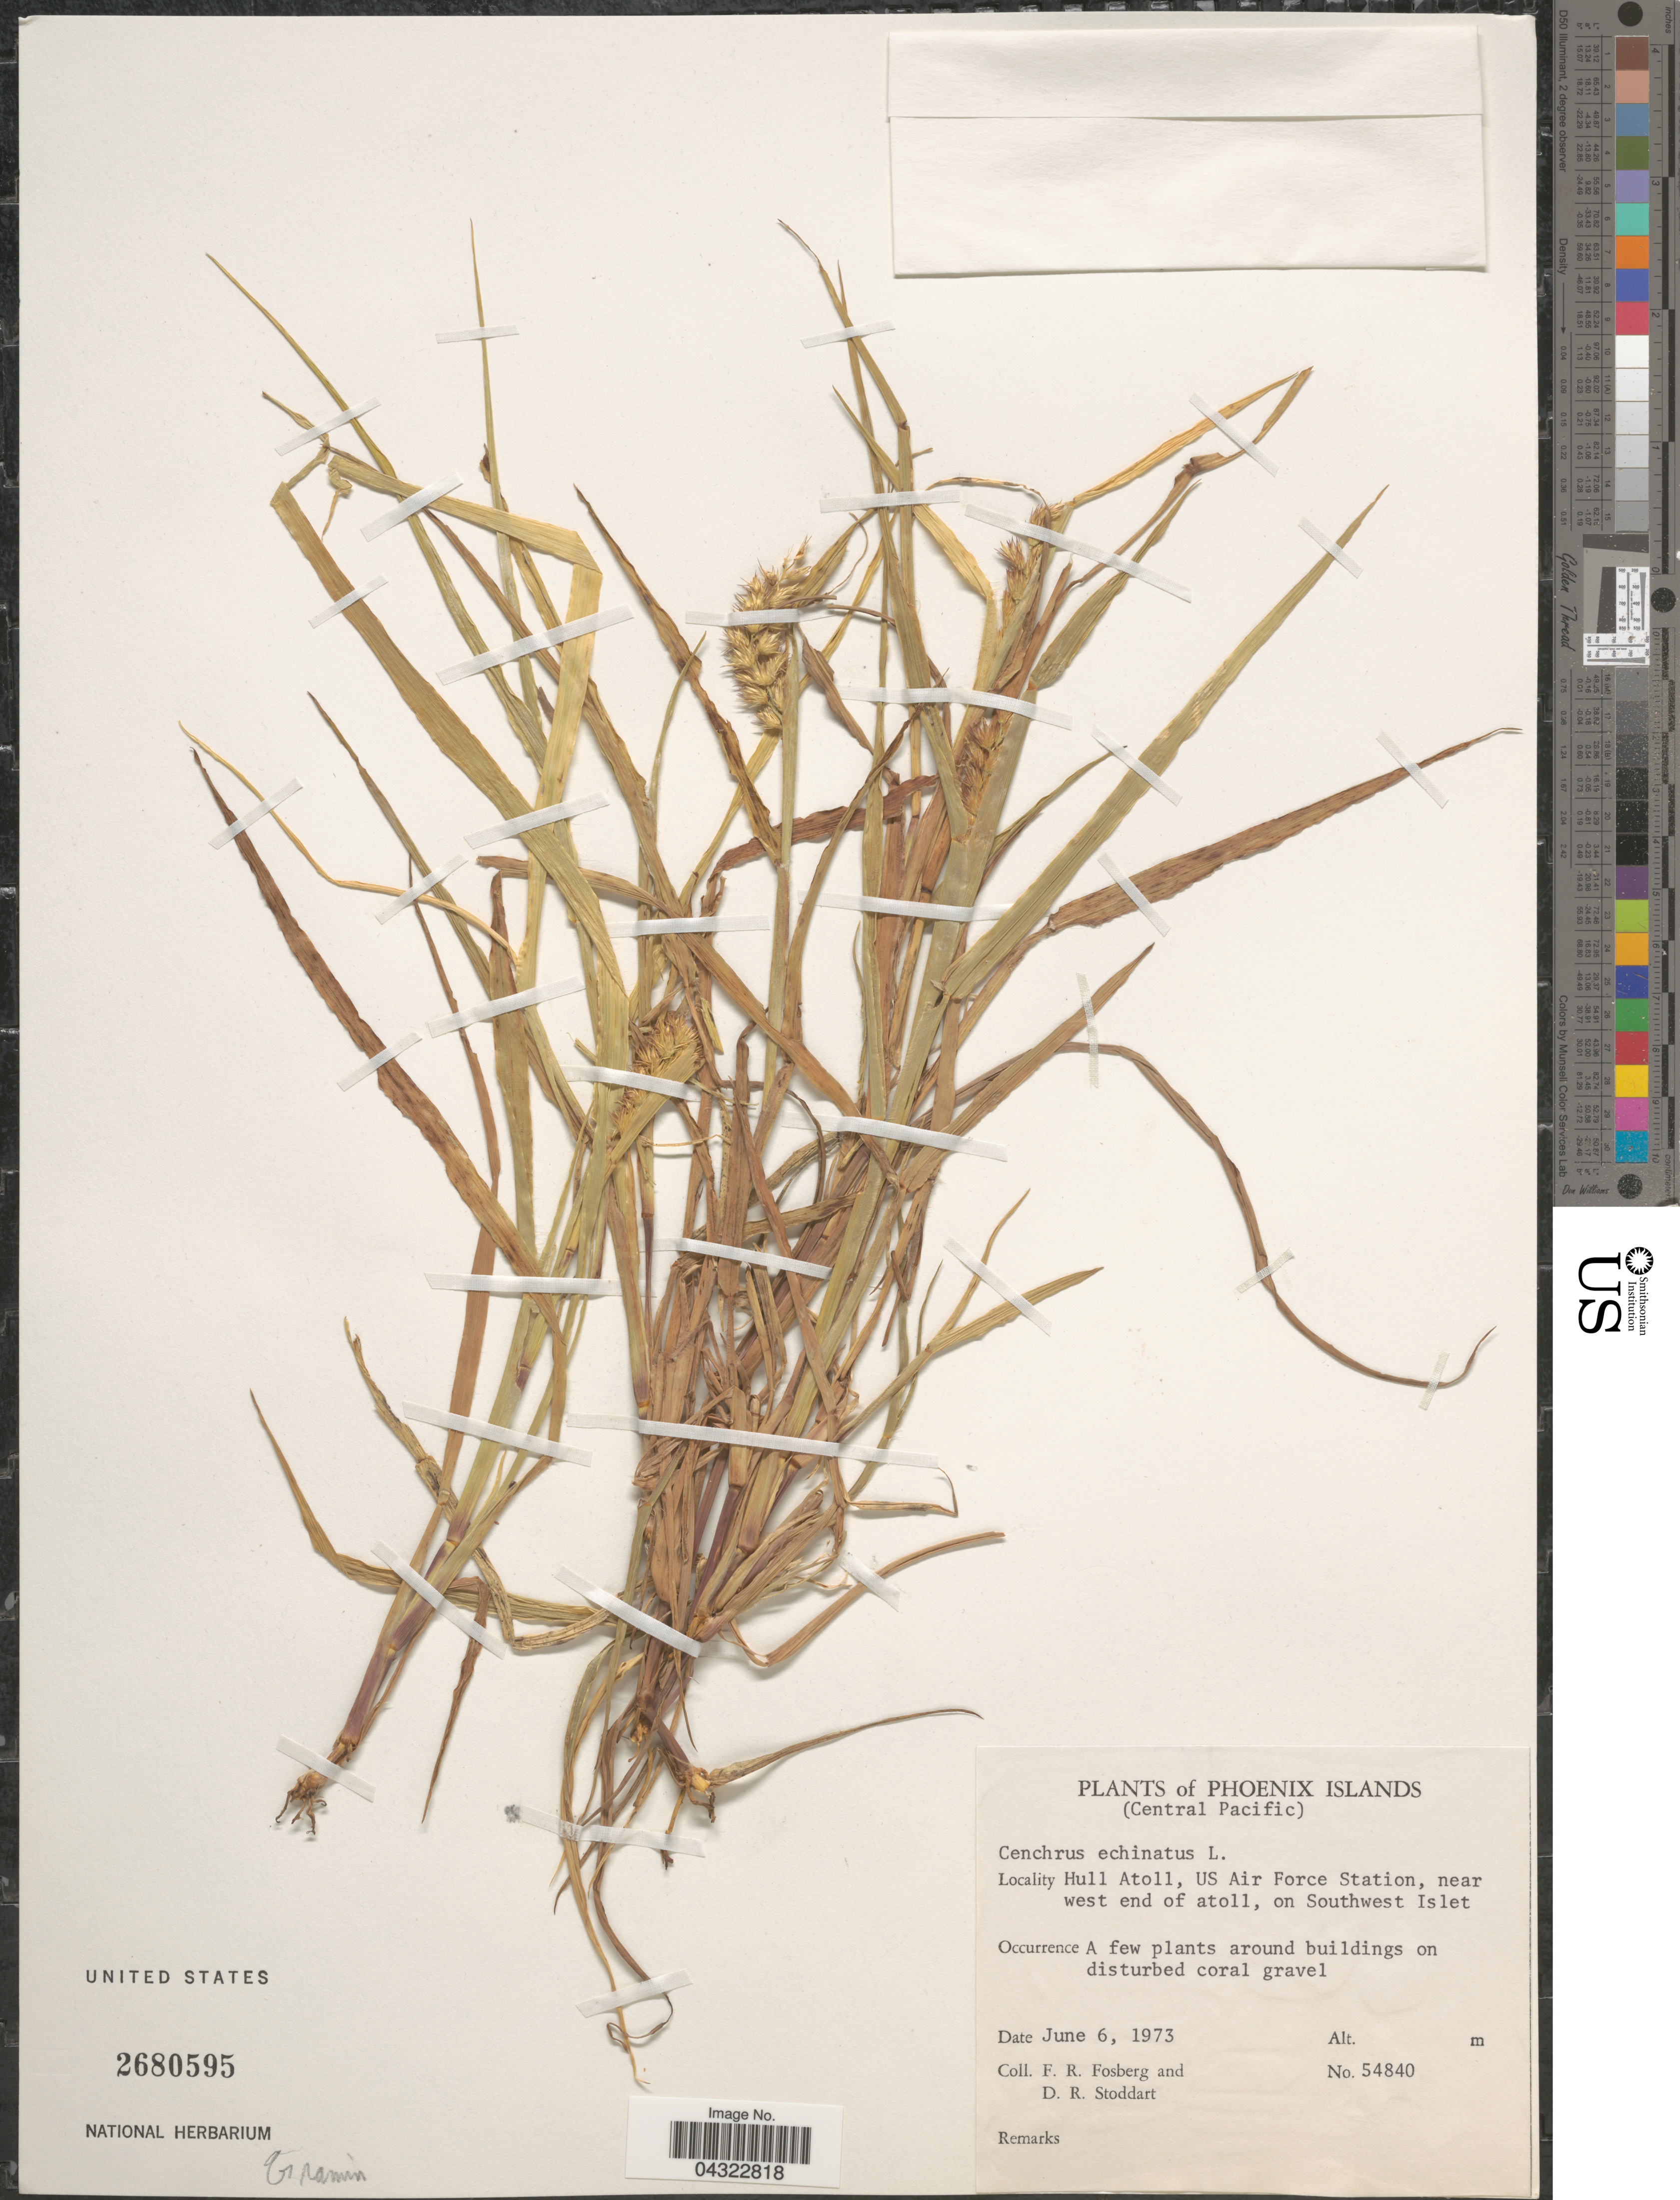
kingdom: Plantae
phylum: Tracheophyta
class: Liliopsida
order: Poales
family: Poaceae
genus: Cenchrus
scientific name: Cenchrus echinatus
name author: L.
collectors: F. R. Fosberg & D. R. Stoddart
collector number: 54840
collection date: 1973-06-06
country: Kiribati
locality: Phoenix Islands (Central Pacific). Hull Atoll, US Air Force Station, near west end of atoll, on Southwest Islet.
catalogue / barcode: US 2680595